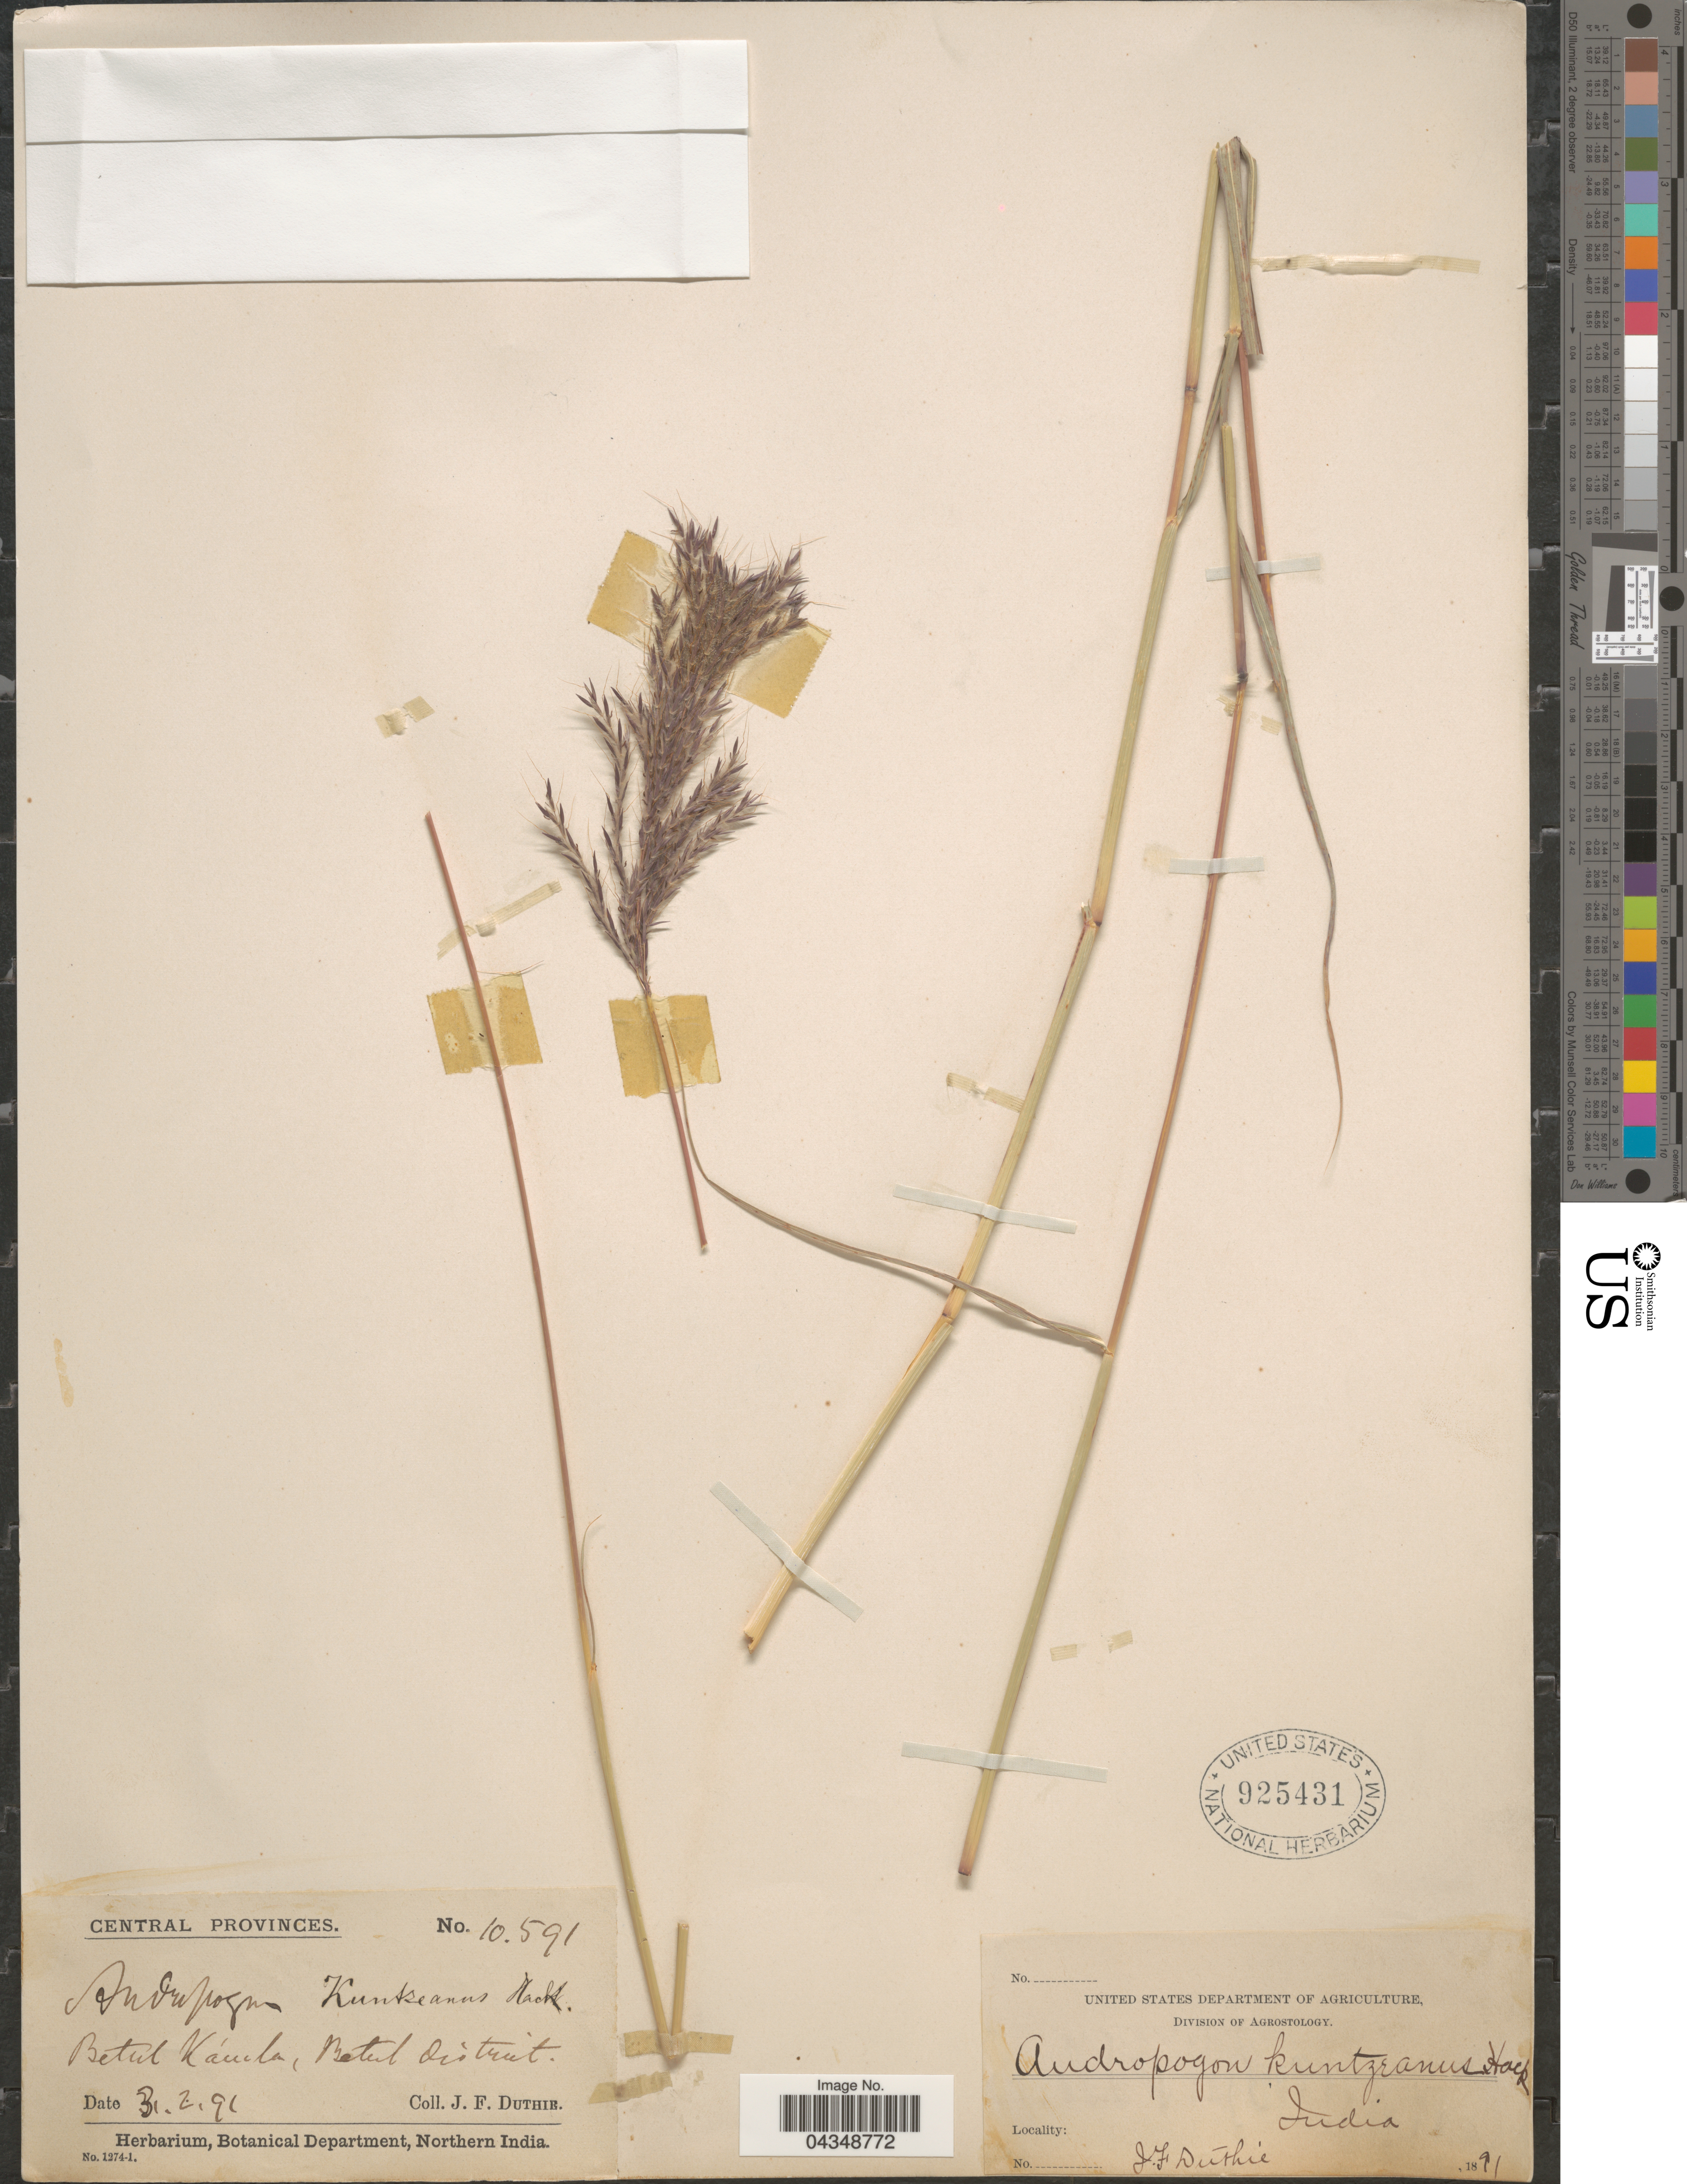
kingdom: Plantae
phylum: Tracheophyta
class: Liliopsida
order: Poales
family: Poaceae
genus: Bothriochloa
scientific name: Bothriochloa kuntzeana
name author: (Hack.) Henr.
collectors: J. F. Duthie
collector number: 10591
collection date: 1891-02-03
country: India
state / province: Madhya Pradesh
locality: Betul Kámla, Betul District.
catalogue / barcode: US 925431